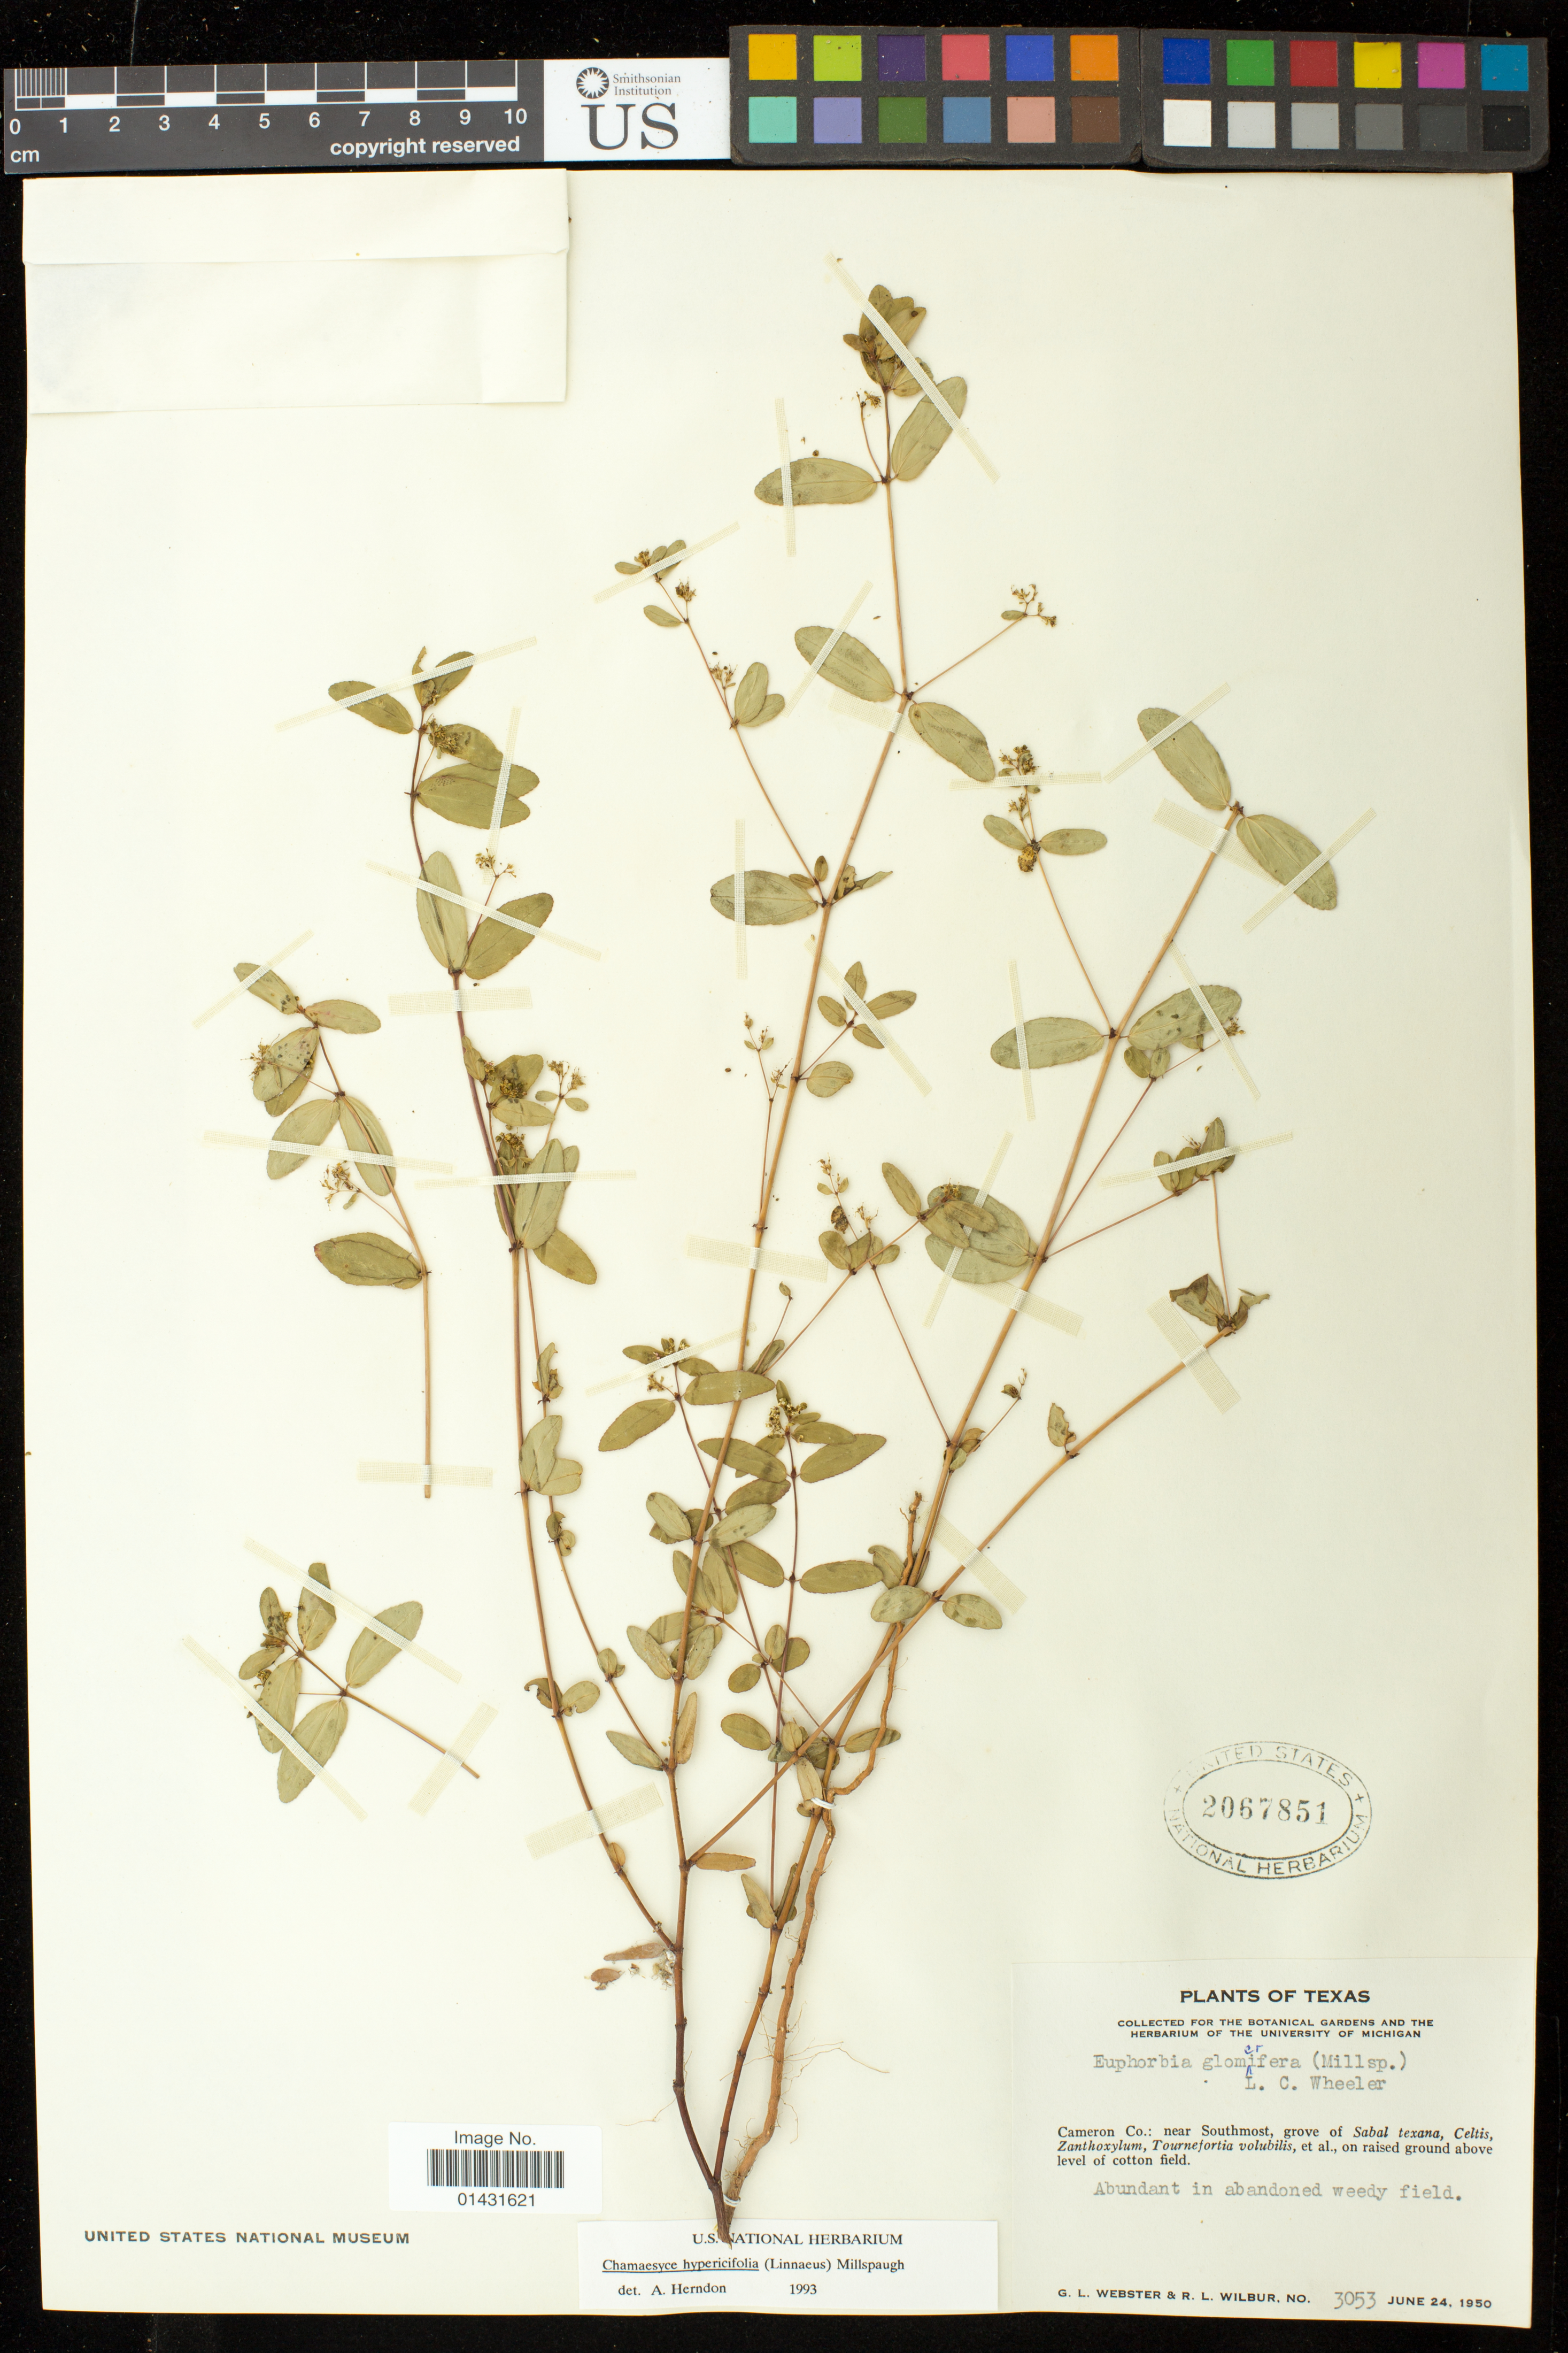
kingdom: Plantae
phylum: Tracheophyta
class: Magnoliopsida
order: Malpighiales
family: Euphorbiaceae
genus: Euphorbia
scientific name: Euphorbia hypericifolia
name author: L.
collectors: G. L. Webster & R. L. Wilbur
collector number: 3053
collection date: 1950-06-24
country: United States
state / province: Texas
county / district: Cameron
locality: Near Southmost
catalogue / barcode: US 2067851